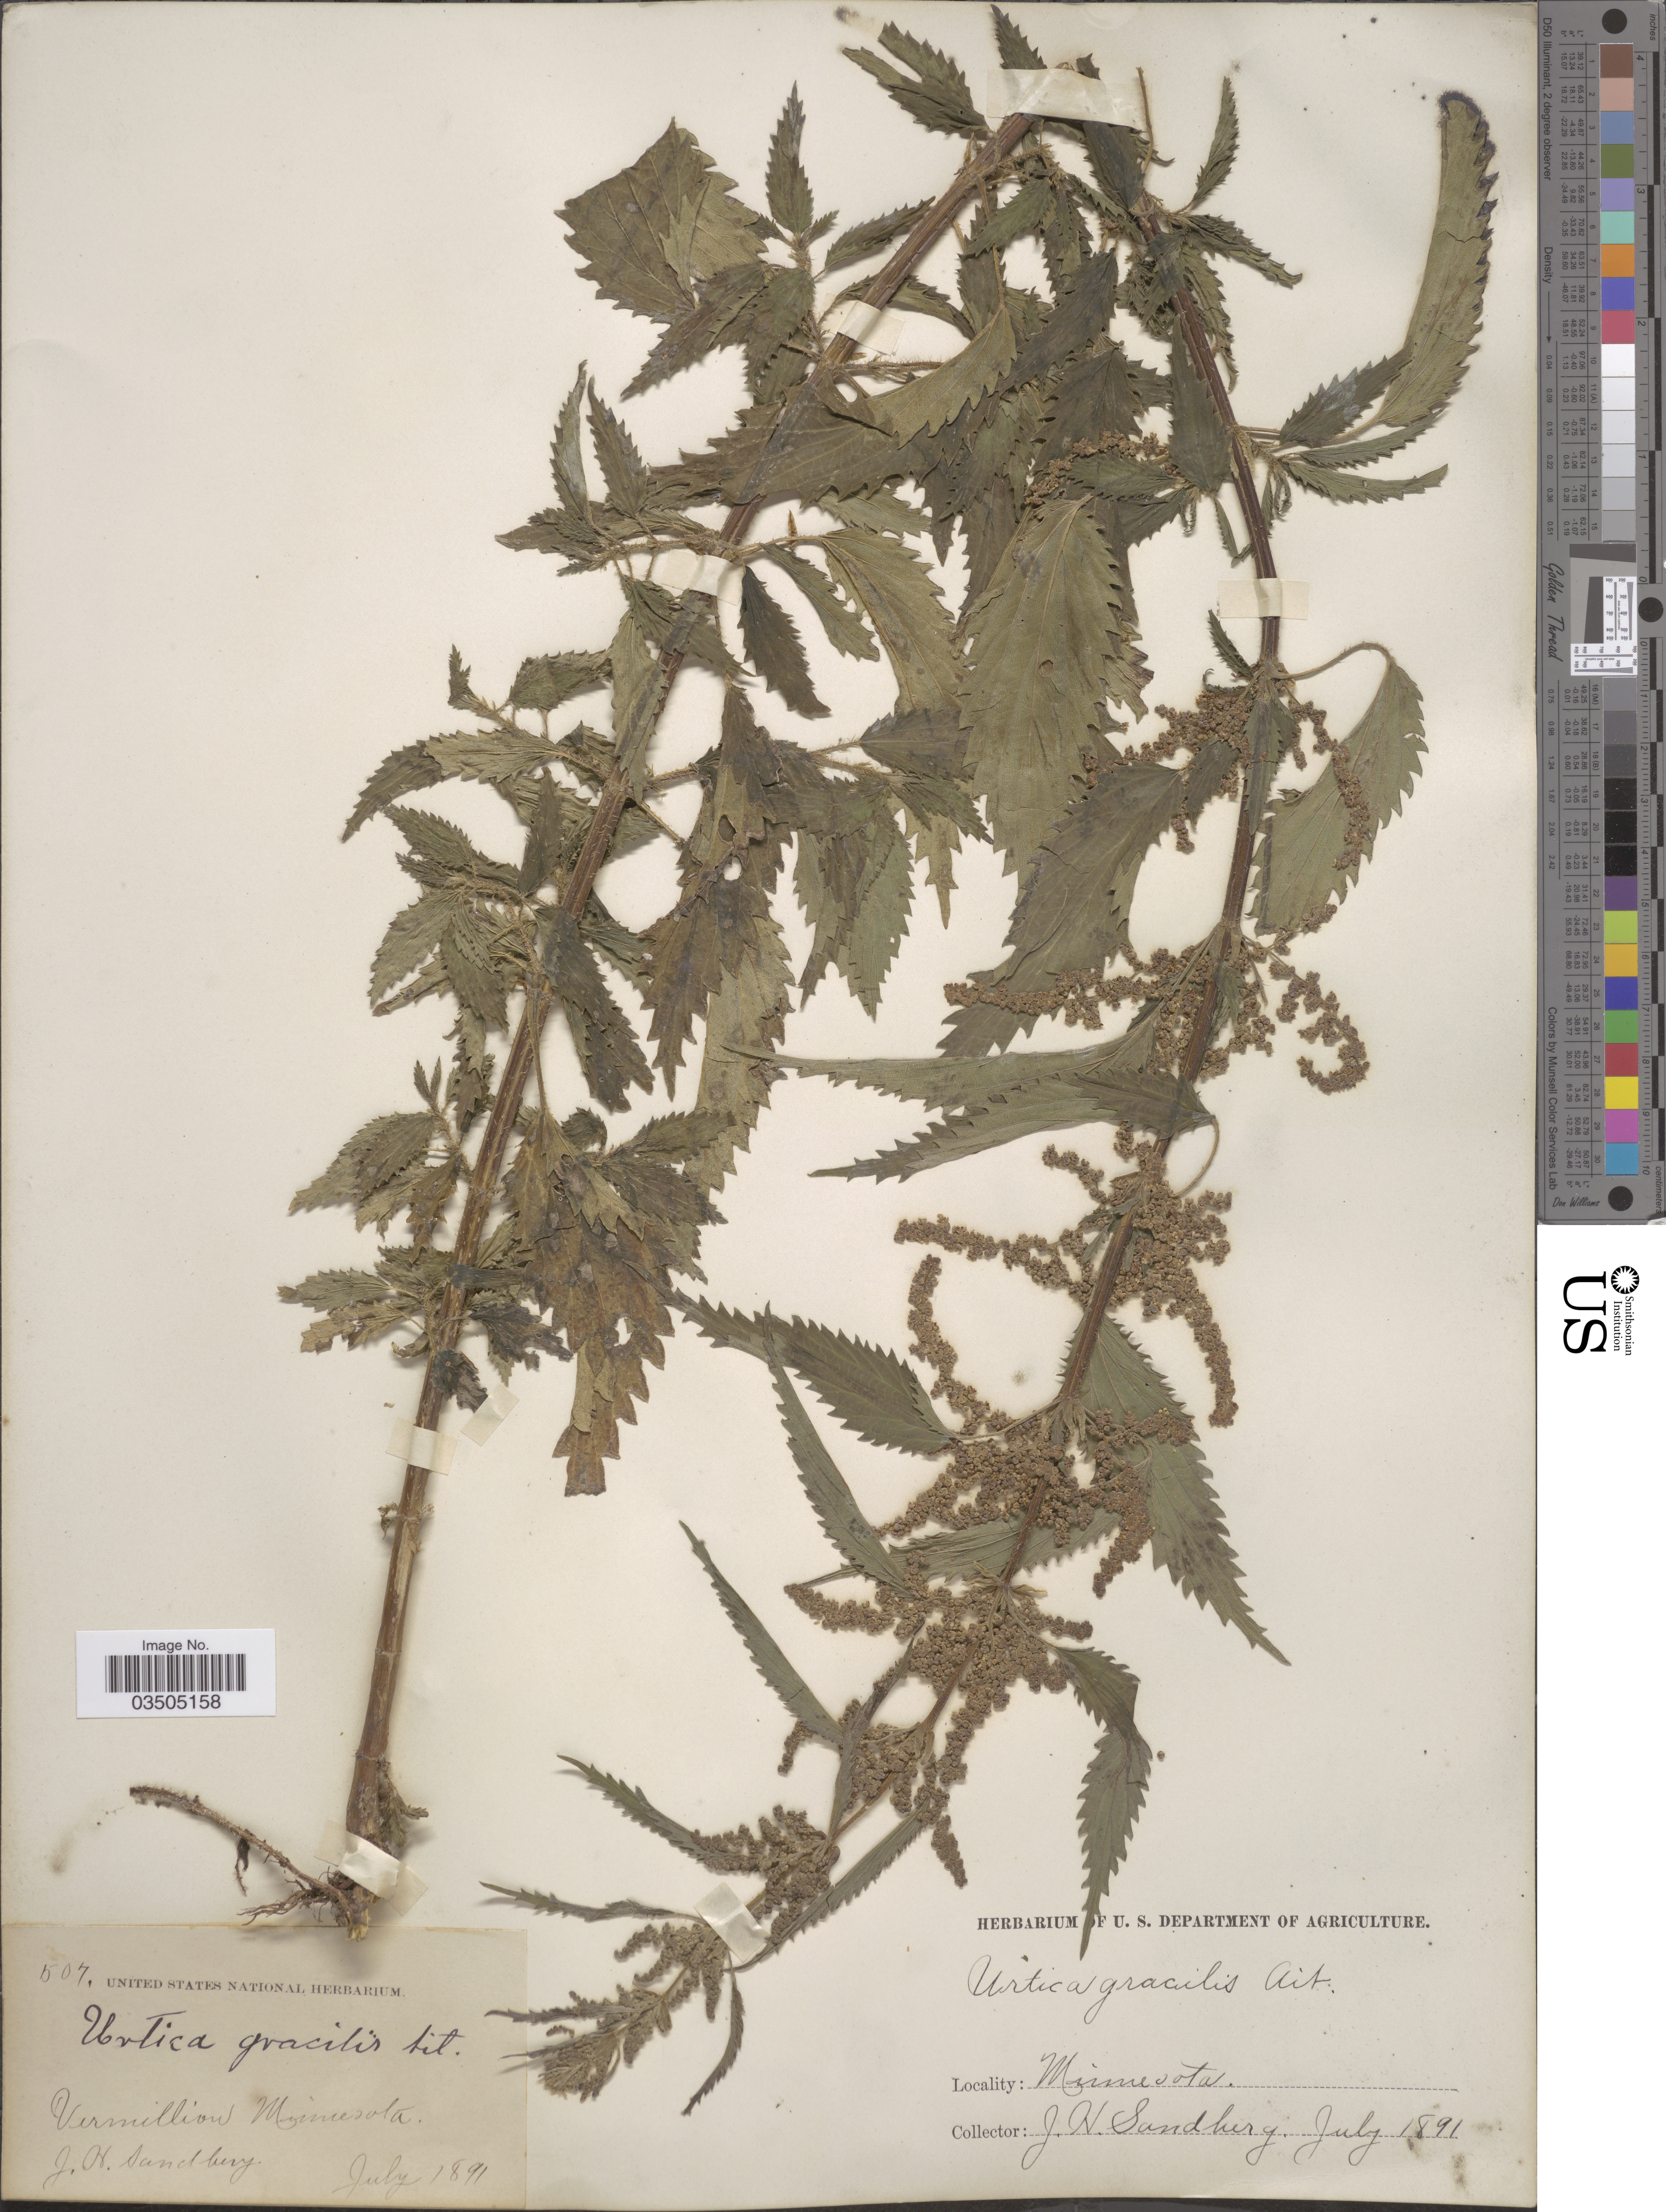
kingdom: Plantae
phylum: Tracheophyta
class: Magnoliopsida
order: Rosales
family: Urticaceae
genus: Urtica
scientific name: Urtica dioica subsp. gracilis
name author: L.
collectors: J. H. Sandberg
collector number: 507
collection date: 1891-07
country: United States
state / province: Minnesota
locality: Vermillion.